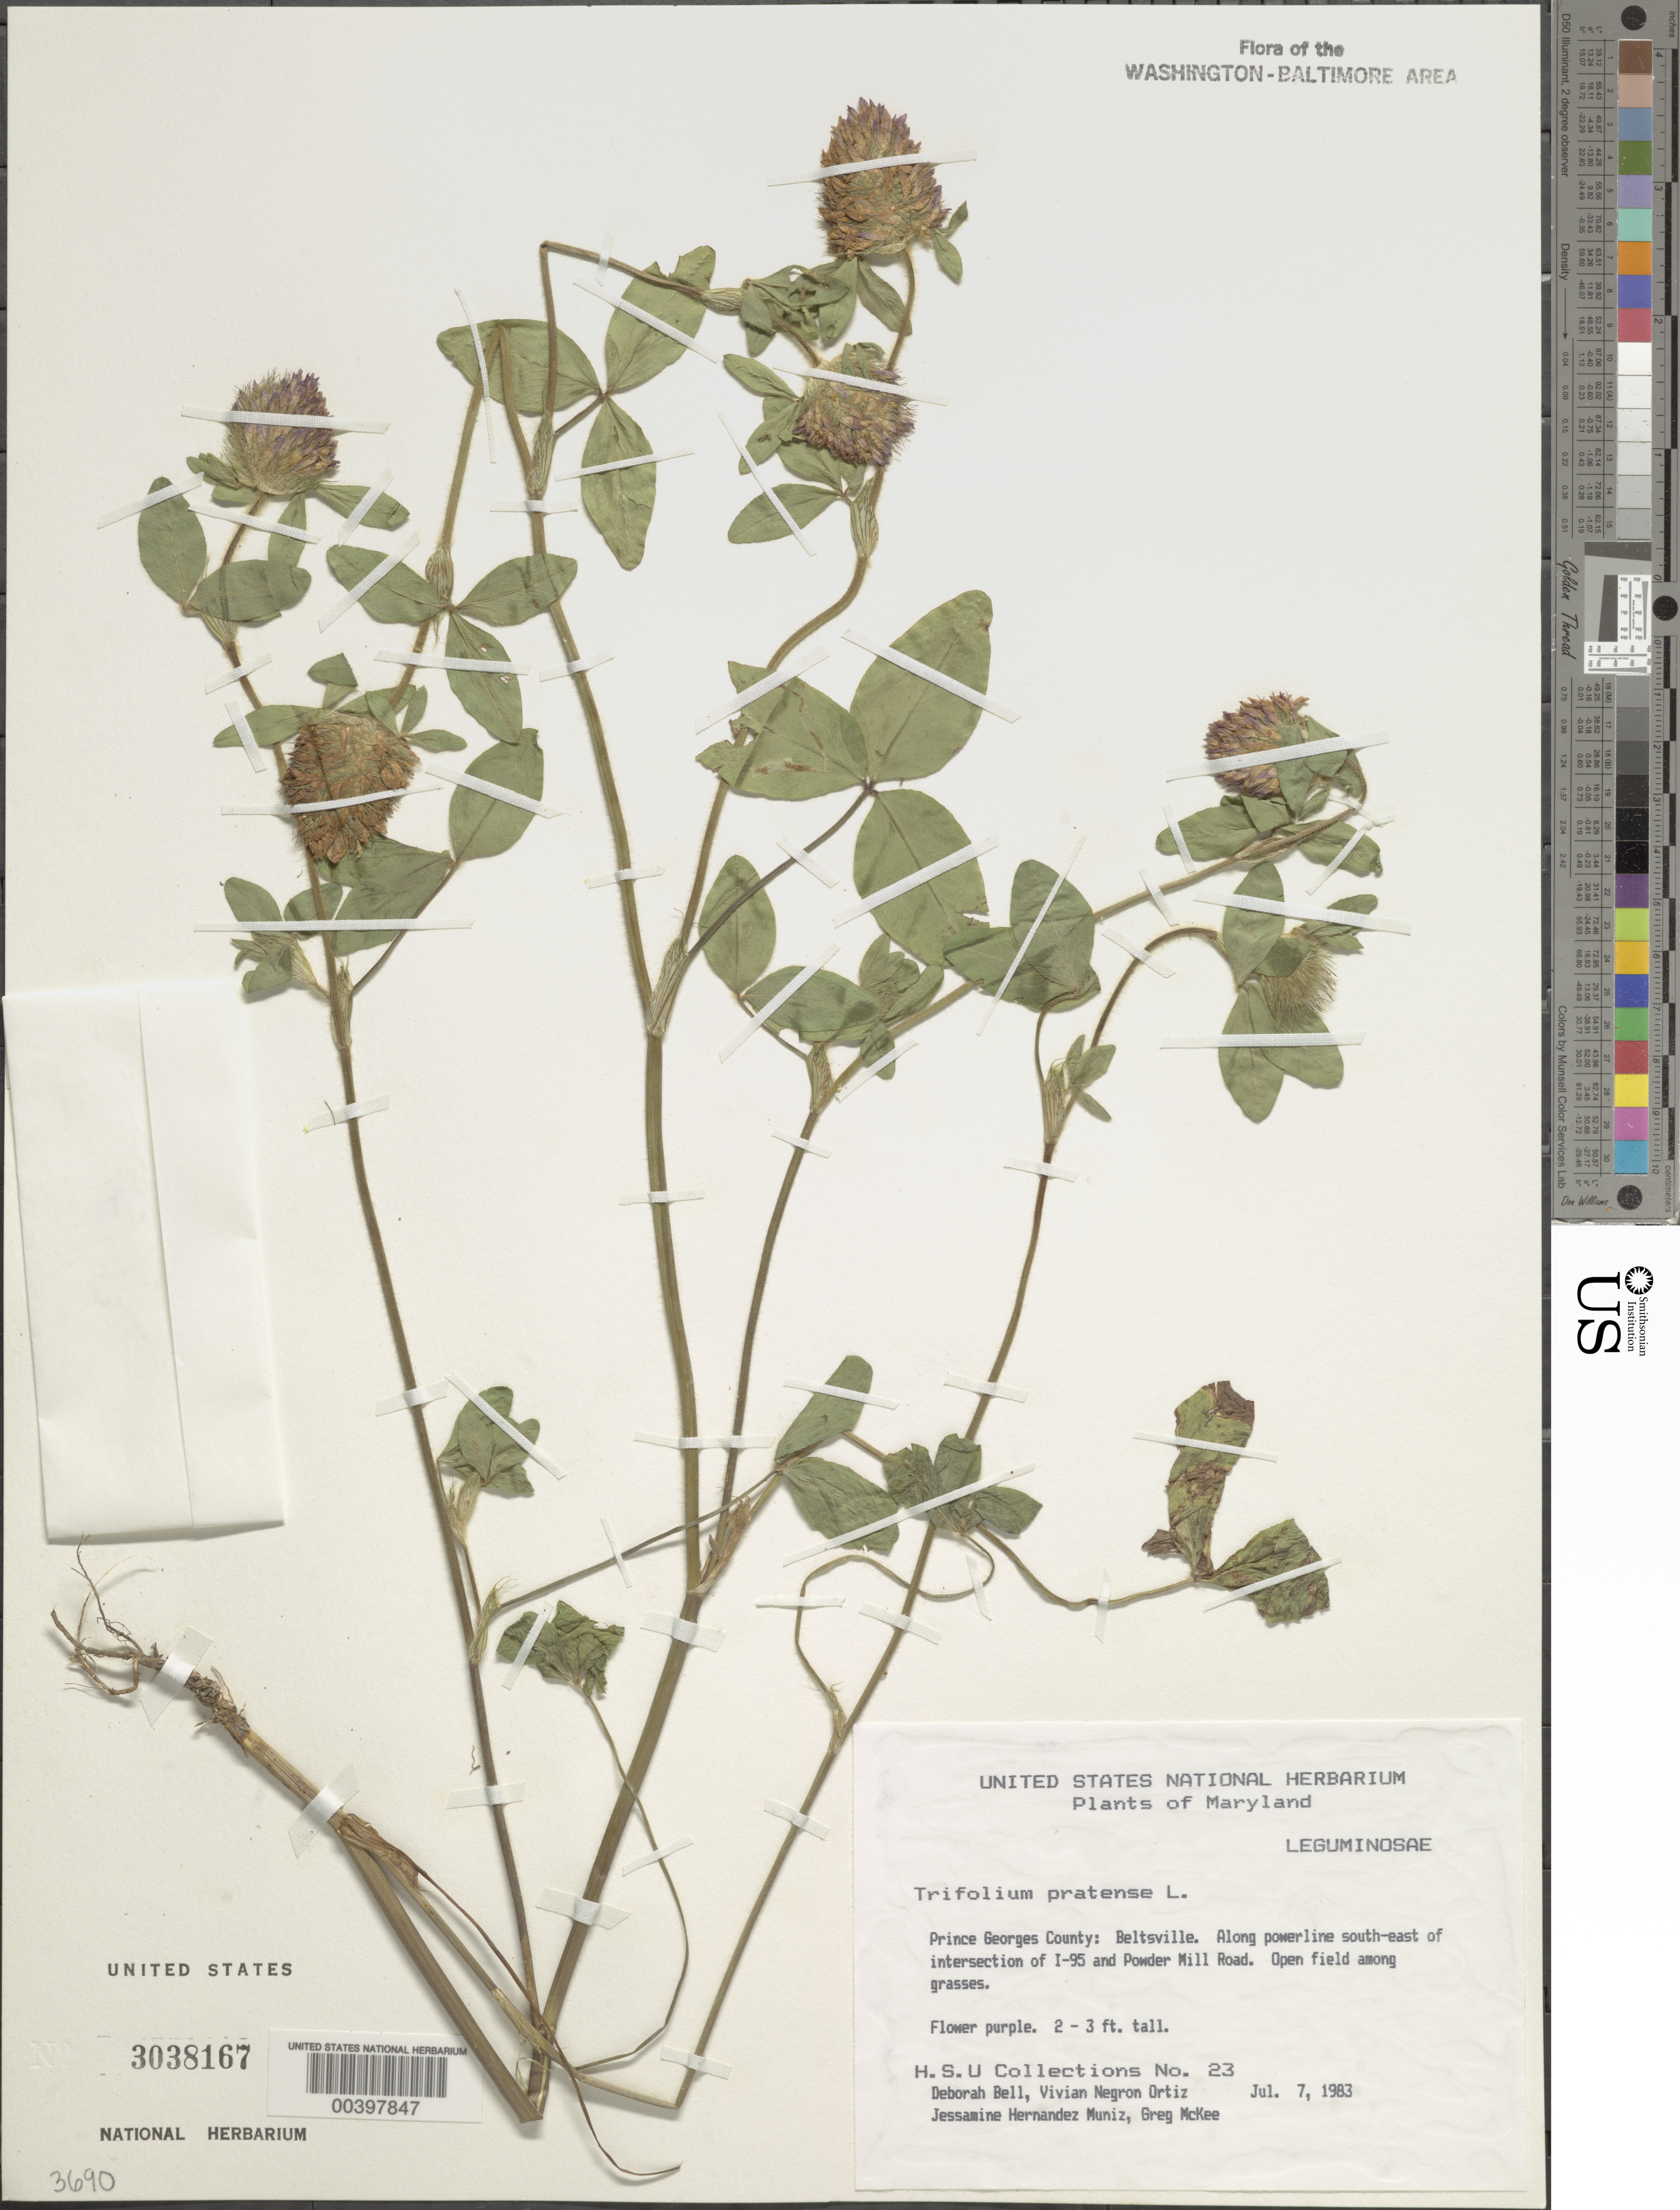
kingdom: Plantae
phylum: Tracheophyta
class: Magnoliopsida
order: Fabales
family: Fabaceae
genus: Trifolium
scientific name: Trifolium pratense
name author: L.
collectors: Herbarium Services Unit Staff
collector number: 23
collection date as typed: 07 Jul 1983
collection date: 1983-07-07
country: United States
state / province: Maryland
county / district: Prince George's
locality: And Powder Mill Road.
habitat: Open field among grasses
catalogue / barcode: US 3038167